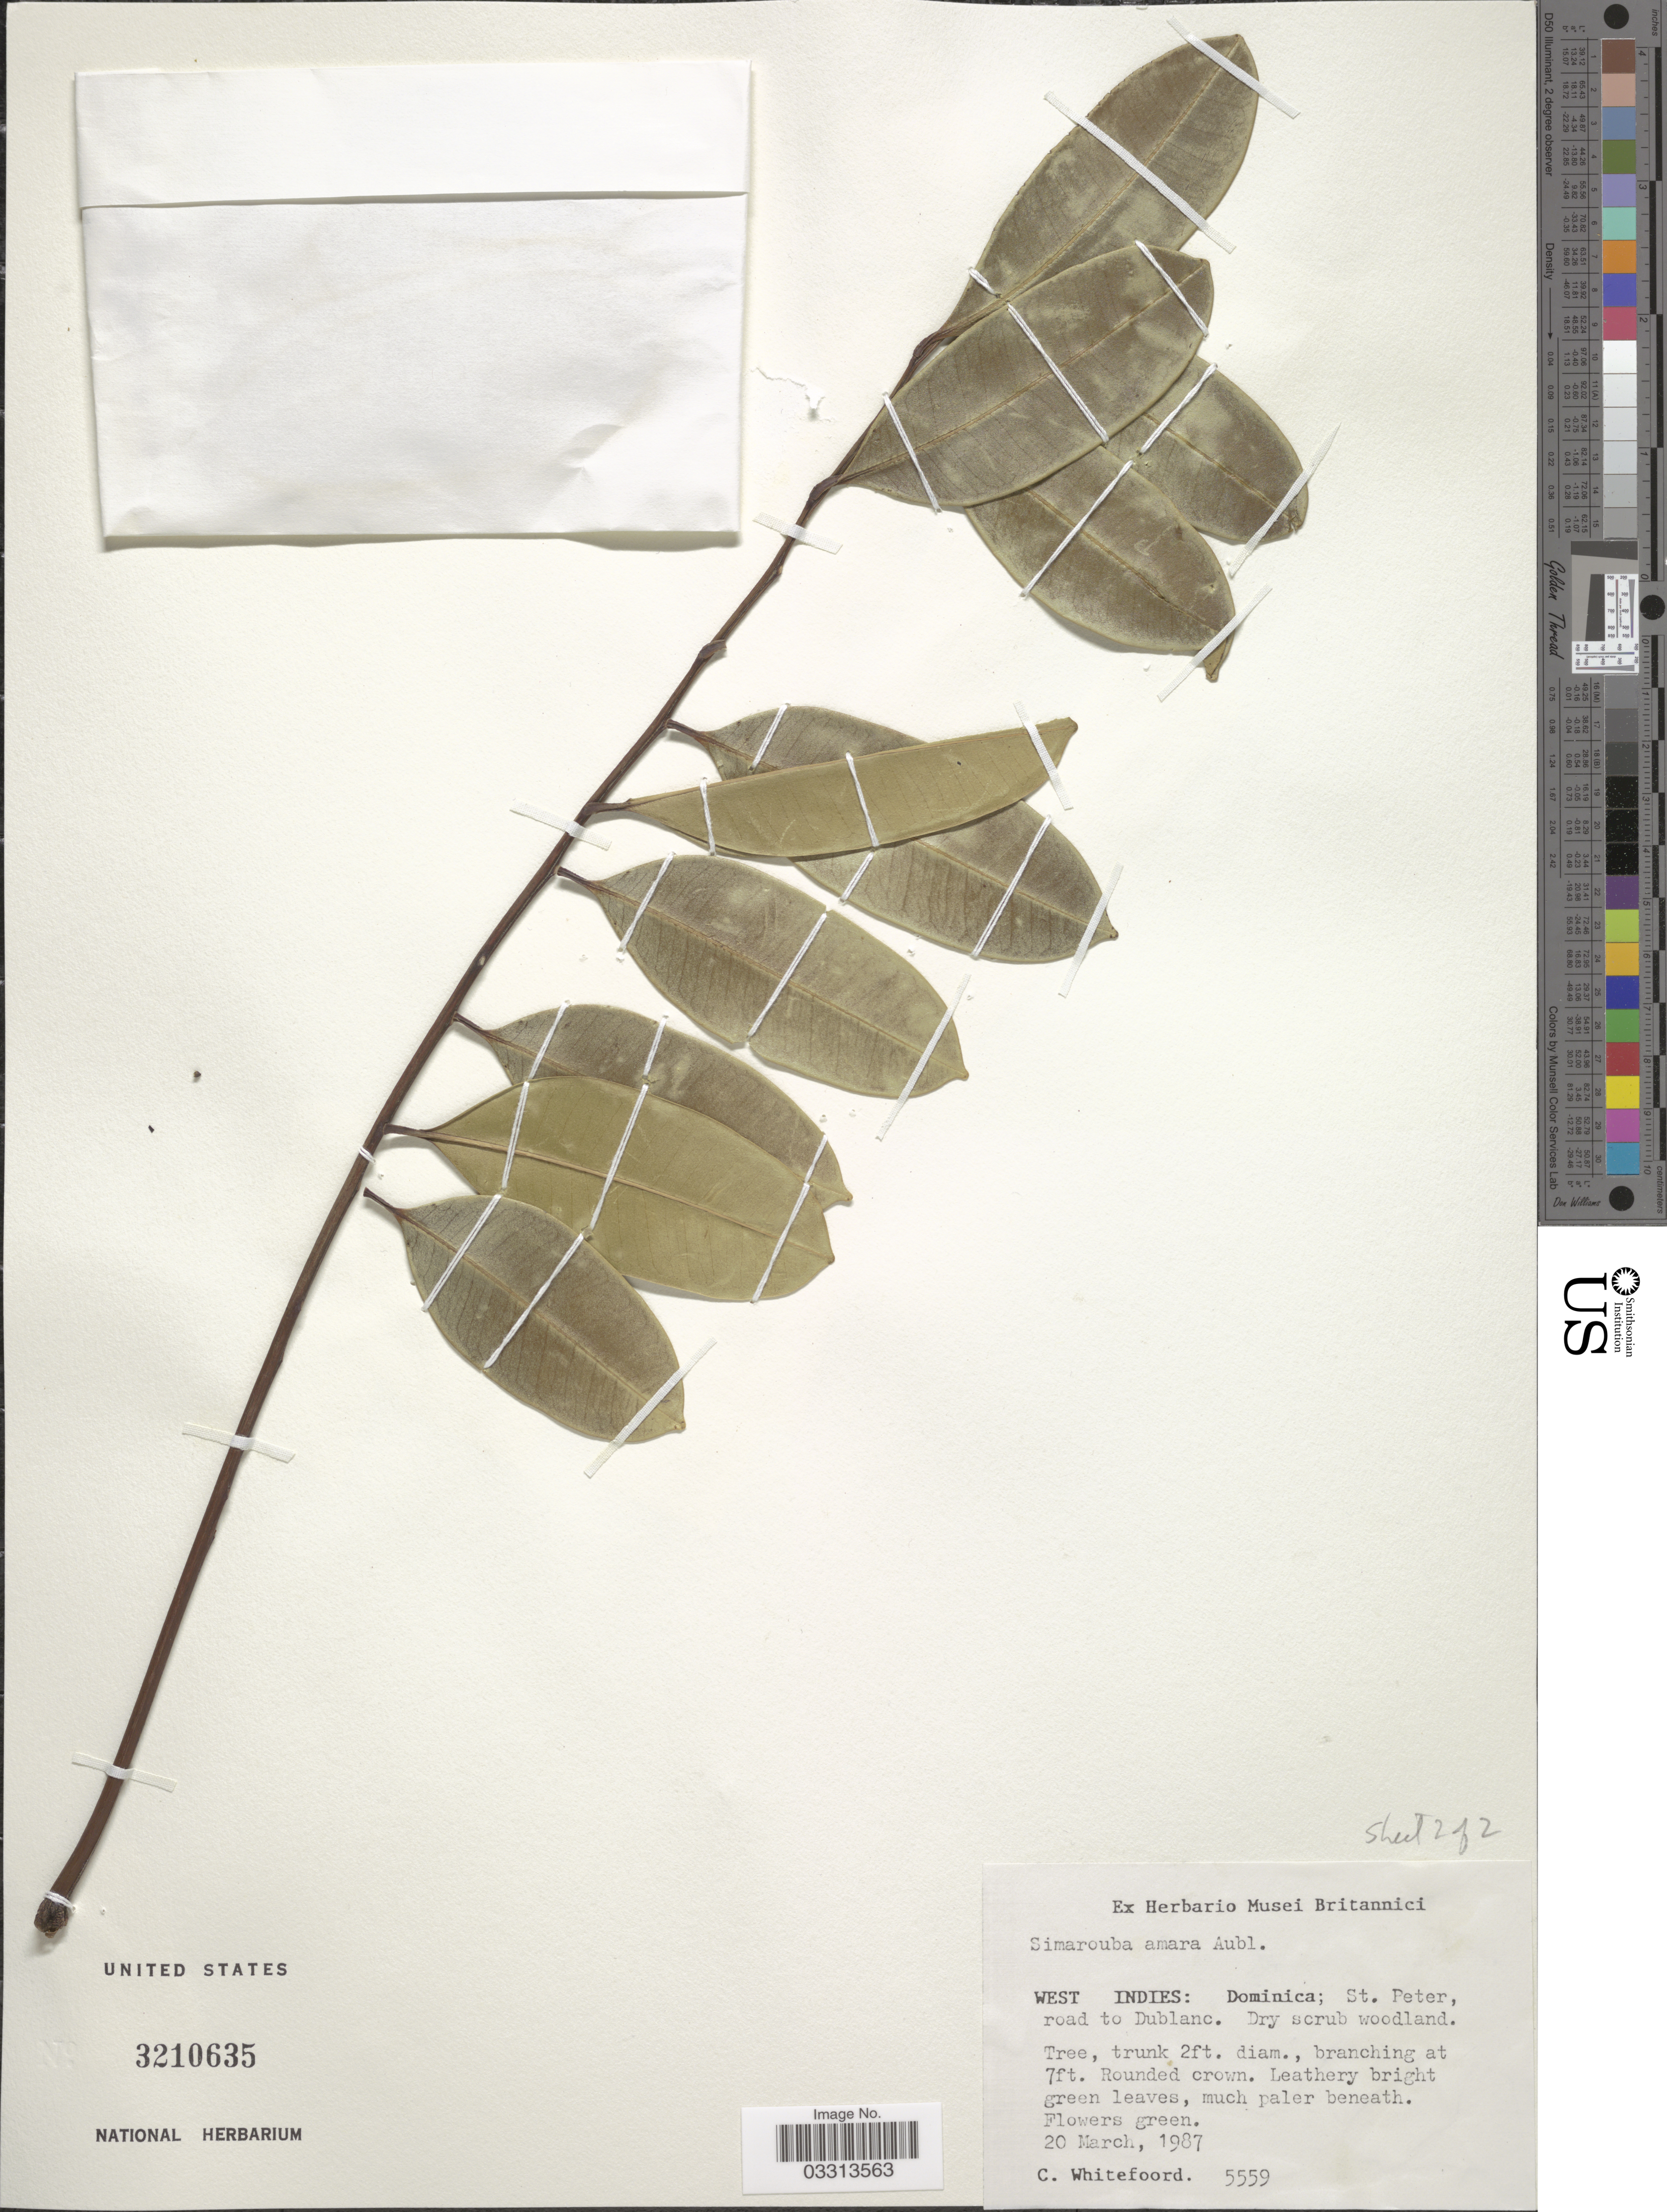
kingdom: Plantae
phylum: Tracheophyta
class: Magnoliopsida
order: Sapindales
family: Simaroubaceae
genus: Simarouba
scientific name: Simarouba amara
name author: Aubl.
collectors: C. Whitefoord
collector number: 5559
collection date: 1987-03-20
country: Dominica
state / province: St. Peter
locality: St. Peter, road to Dublanc.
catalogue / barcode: US 3210635